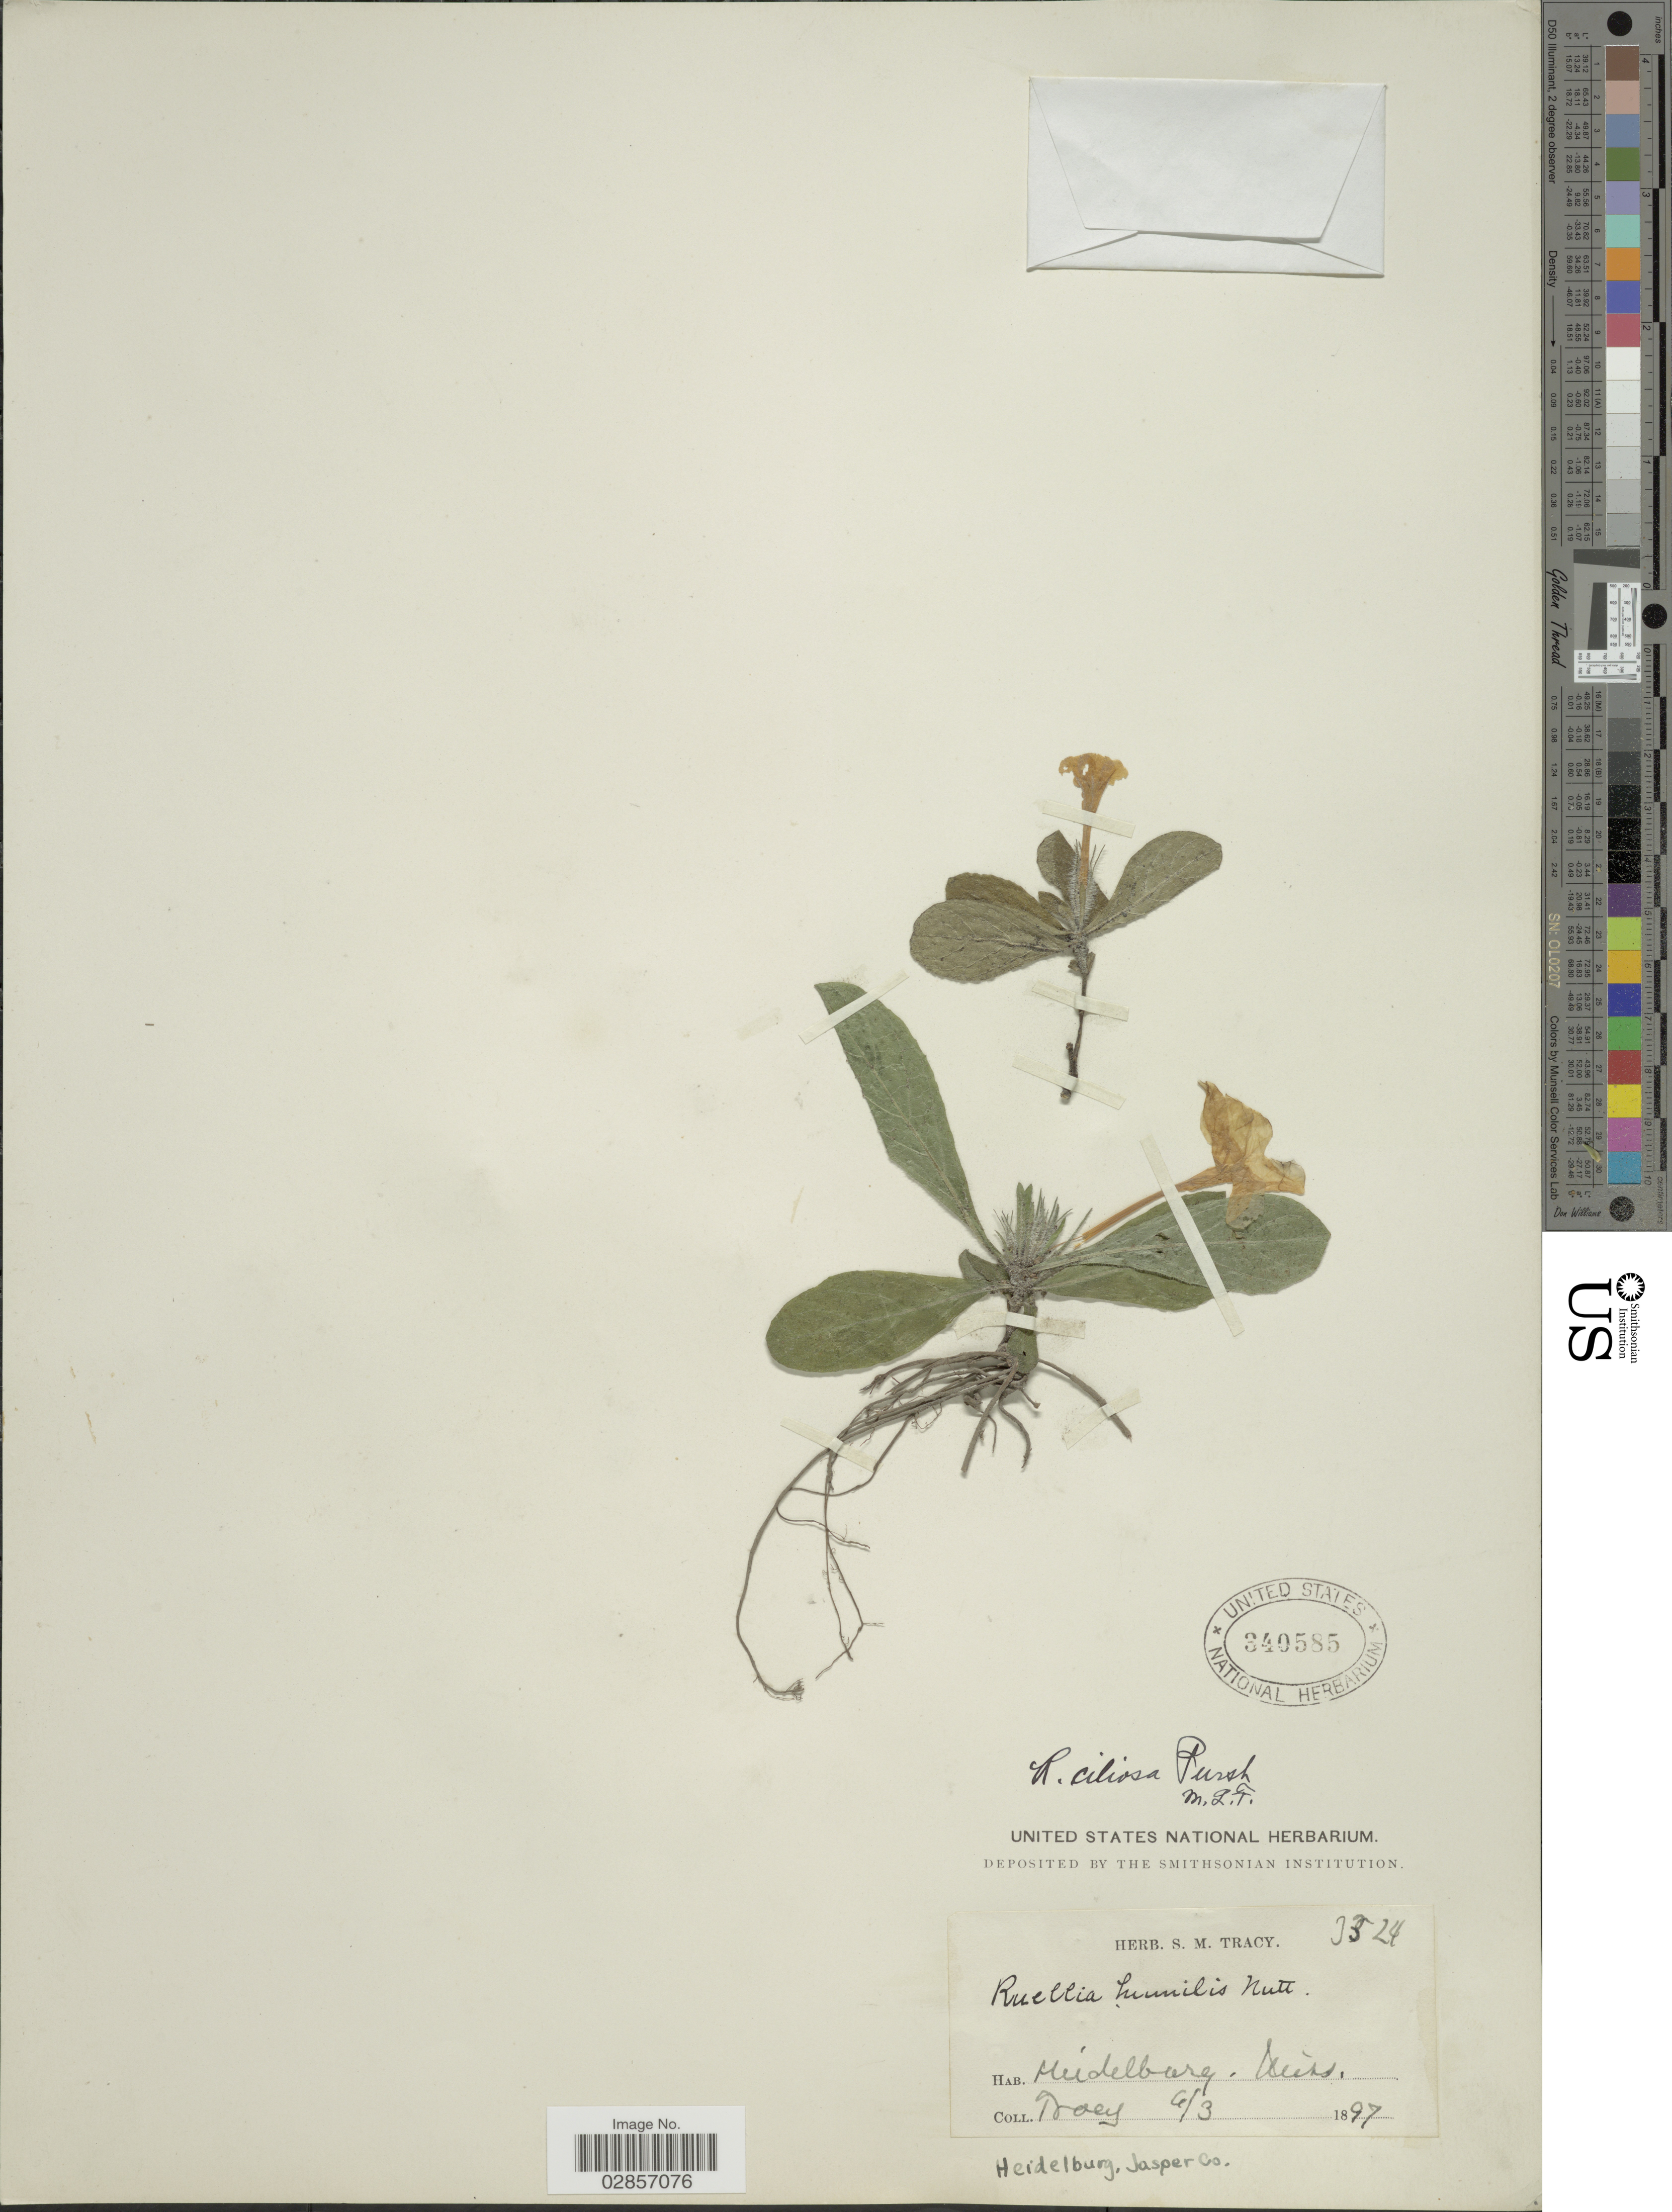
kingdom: Plantae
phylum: Tracheophyta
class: Magnoliopsida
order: Lamiales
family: Acanthaceae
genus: Ruellia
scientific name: Ruellia ciliosa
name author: Pursh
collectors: S. M. Tracy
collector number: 3524*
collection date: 1897-06-03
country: United States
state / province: Mississippi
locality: Heidelburg, Miss. Heidelburg, Jasper Co.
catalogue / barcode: US 340585